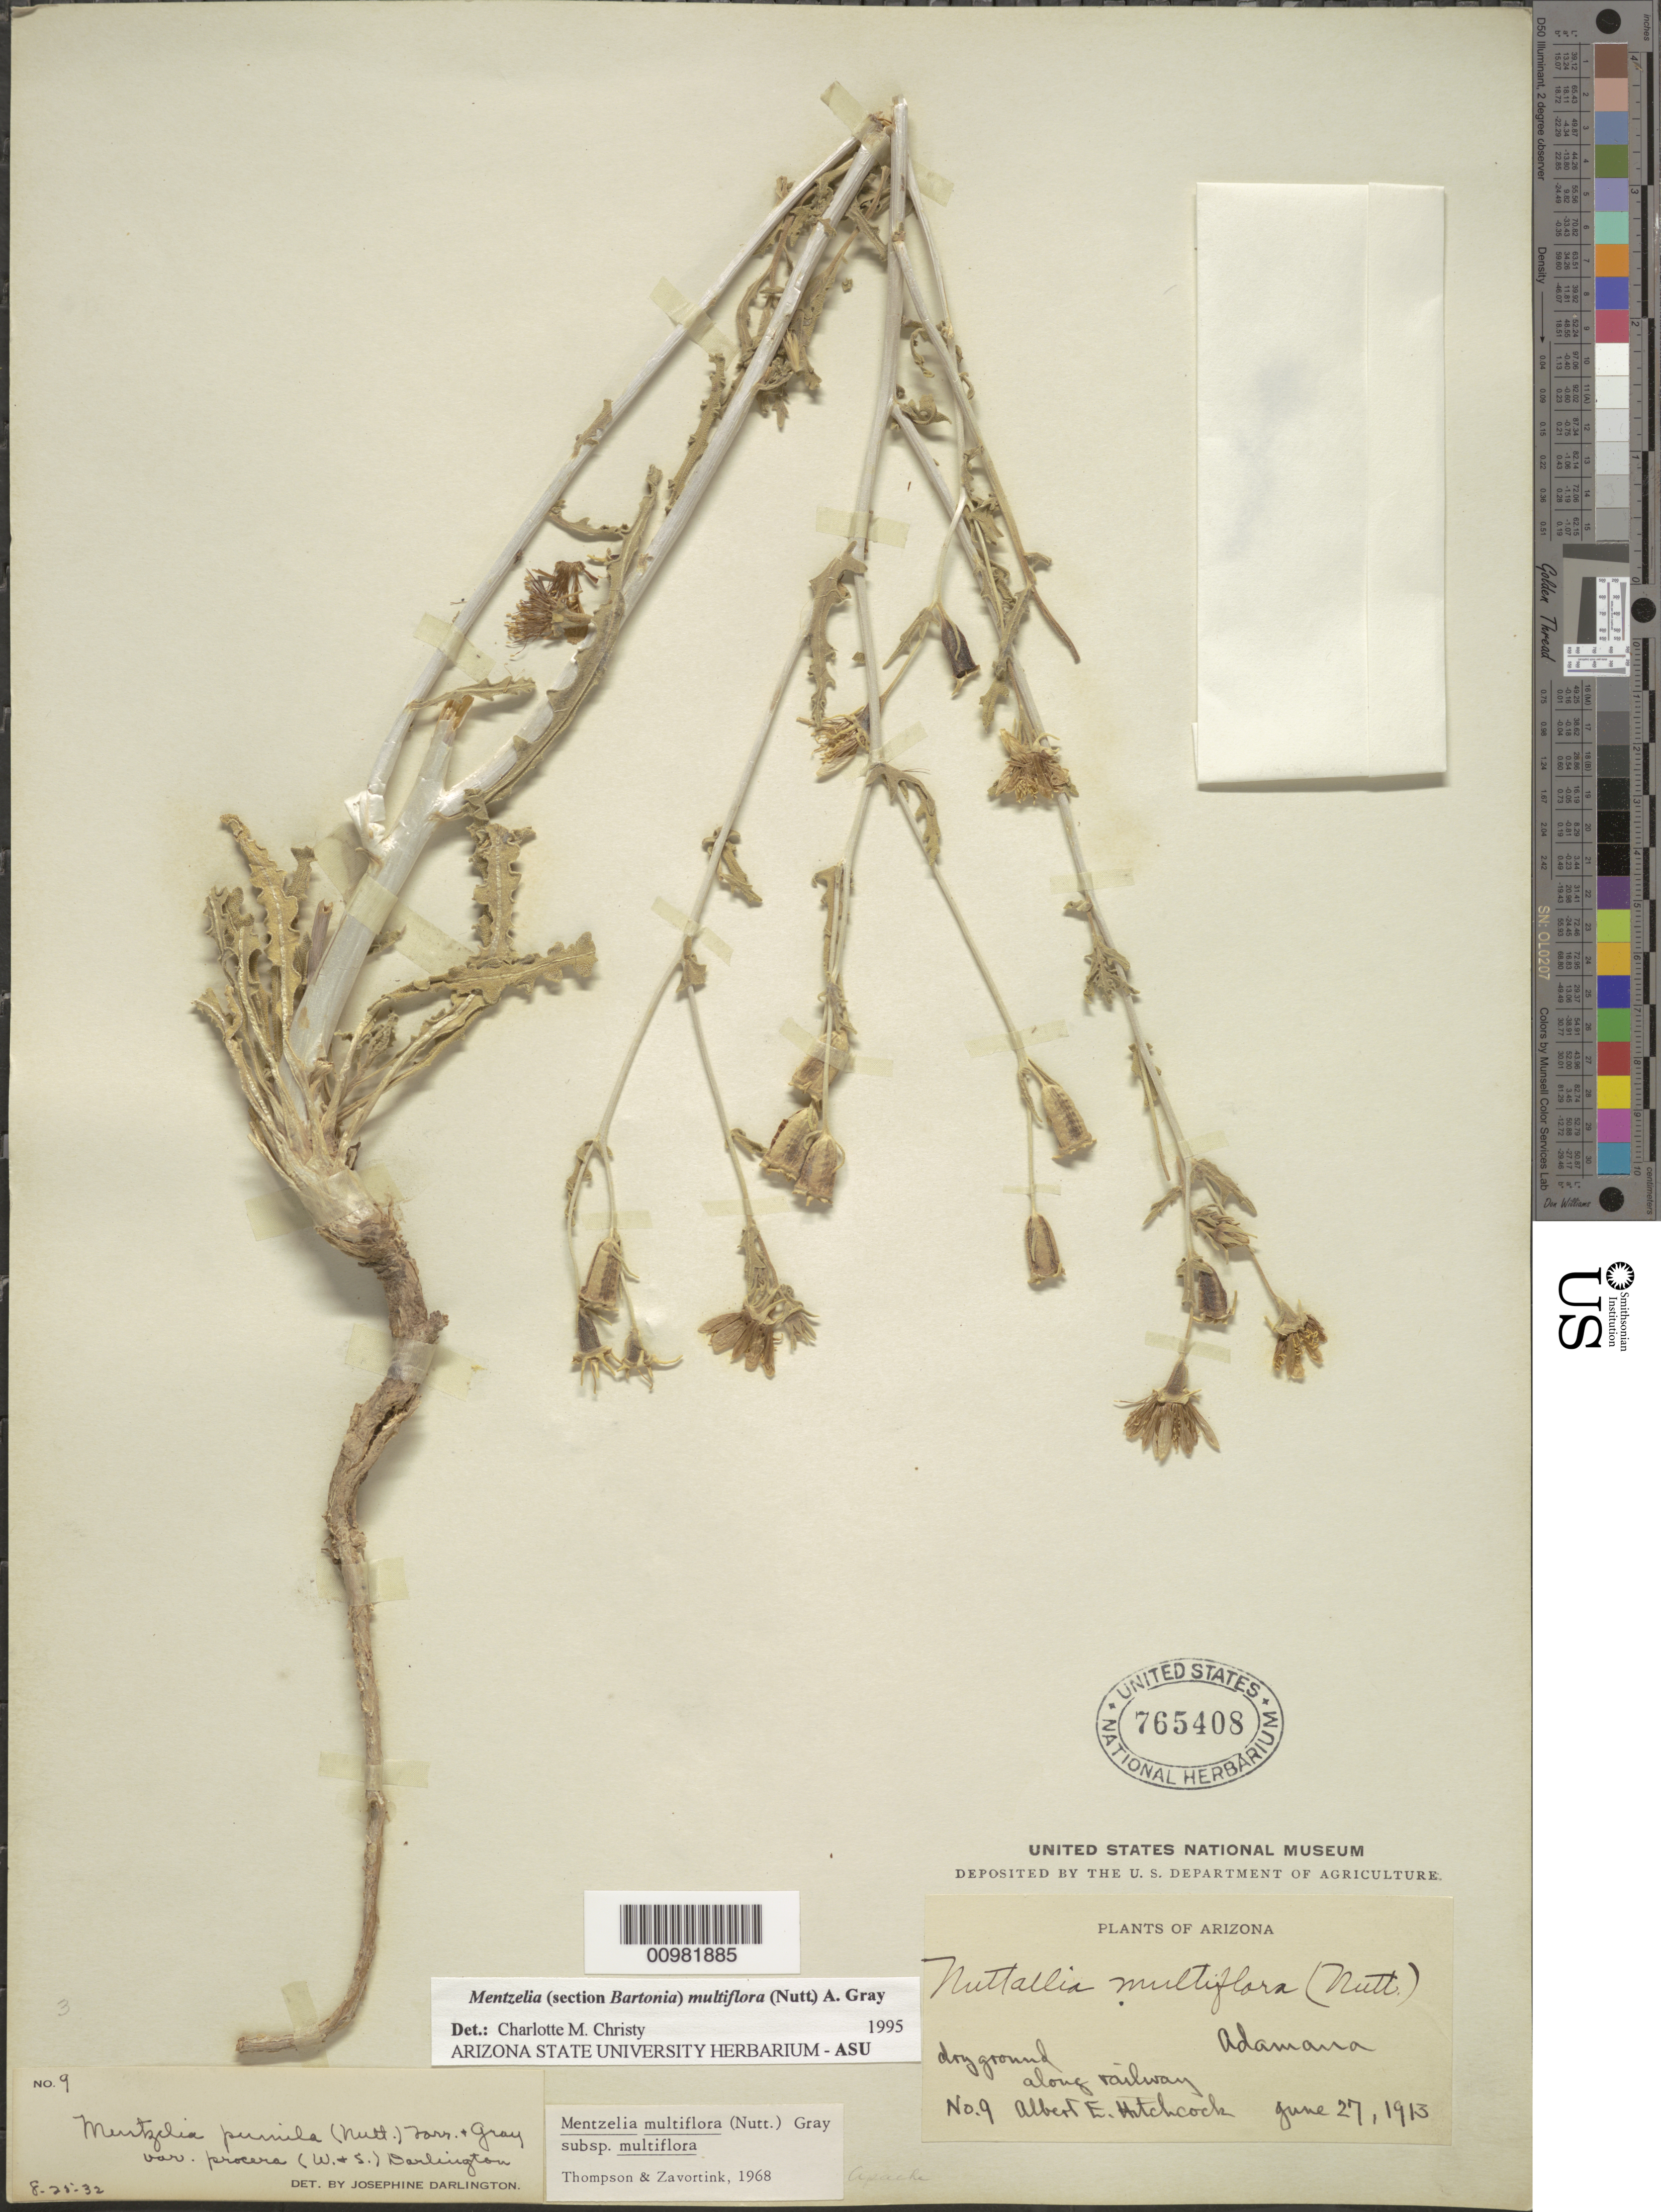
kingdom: Plantae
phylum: Tracheophyta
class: Magnoliopsida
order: Cornales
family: Loasaceae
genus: Mentzelia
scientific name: Mentzelia multiflora subsp. longiloba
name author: (J. Darl.) Felger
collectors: A. Hitchcock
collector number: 9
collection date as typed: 27 Jun 1913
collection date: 1913-06-27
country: United States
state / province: Arizona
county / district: Apache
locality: Adamana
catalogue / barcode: US 765408